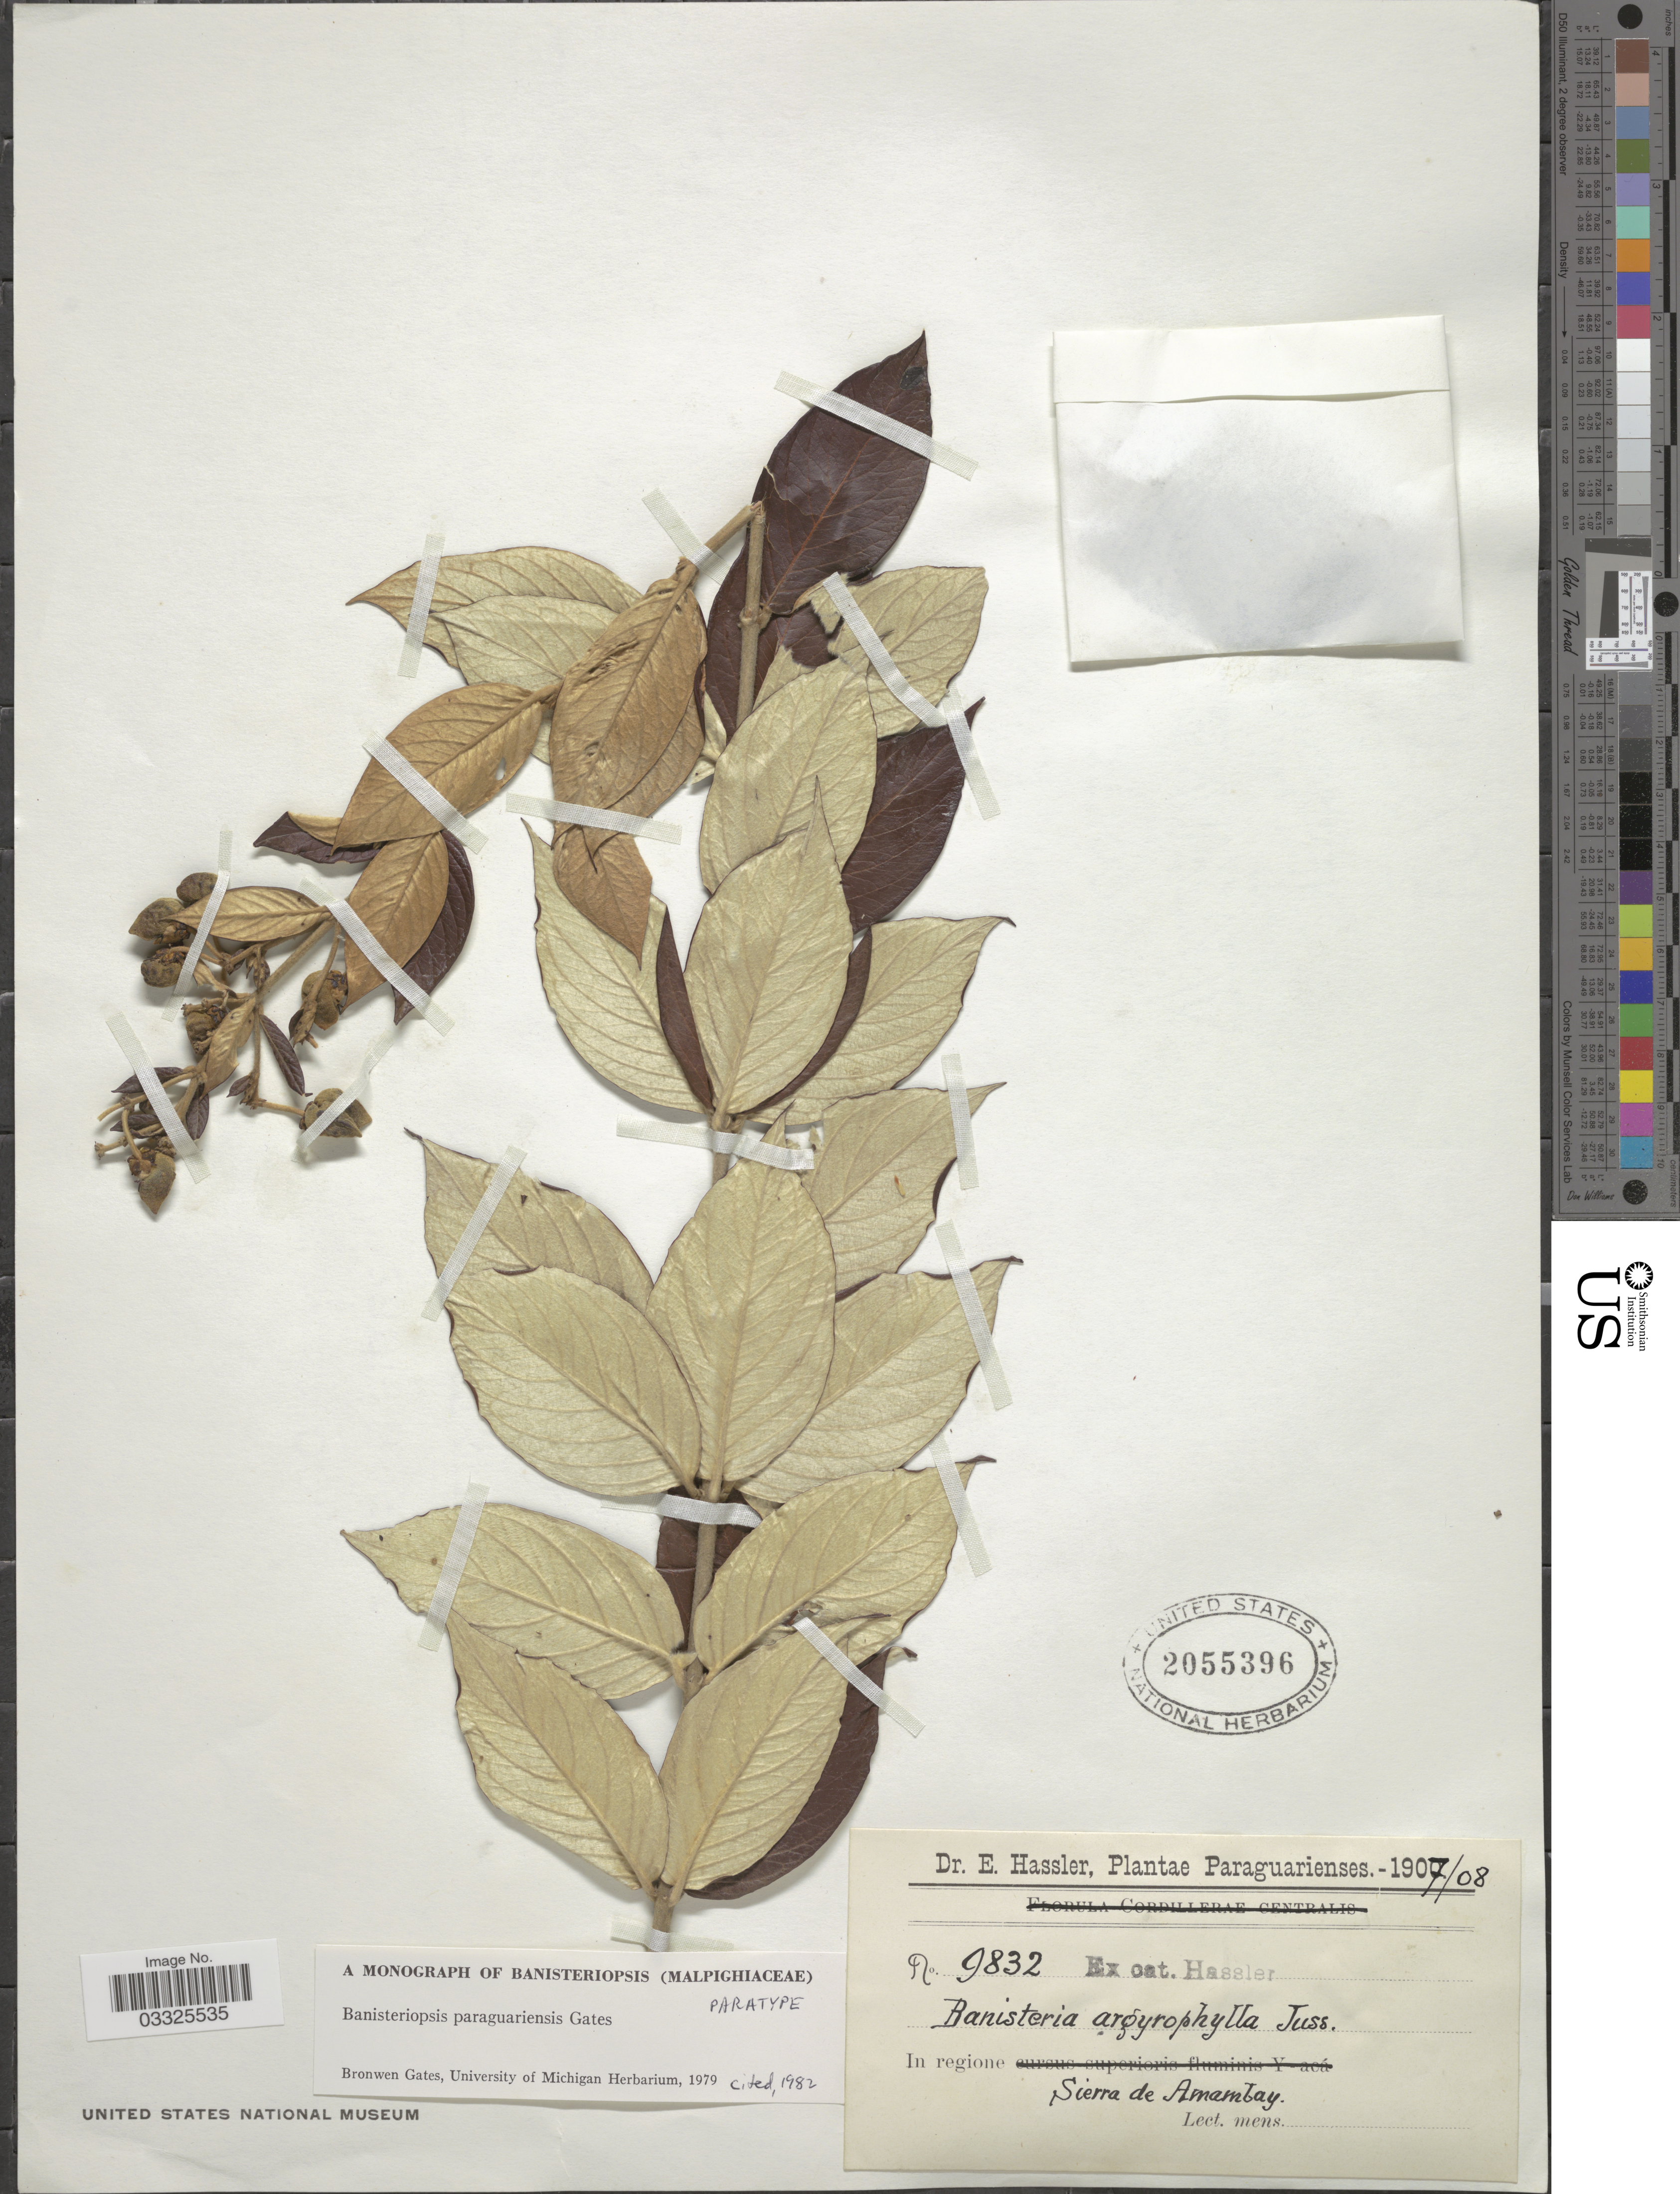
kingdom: Plantae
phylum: Tracheophyta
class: Magnoliopsida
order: Malpighiales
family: Malpighiaceae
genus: Banisteriopsis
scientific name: Banisteriopsis paraguariensis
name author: B. Gates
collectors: E. Hassler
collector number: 9832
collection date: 1907/1908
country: Paraguay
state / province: Amambay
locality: In regione Sierra de Amambay.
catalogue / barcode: US 2055396